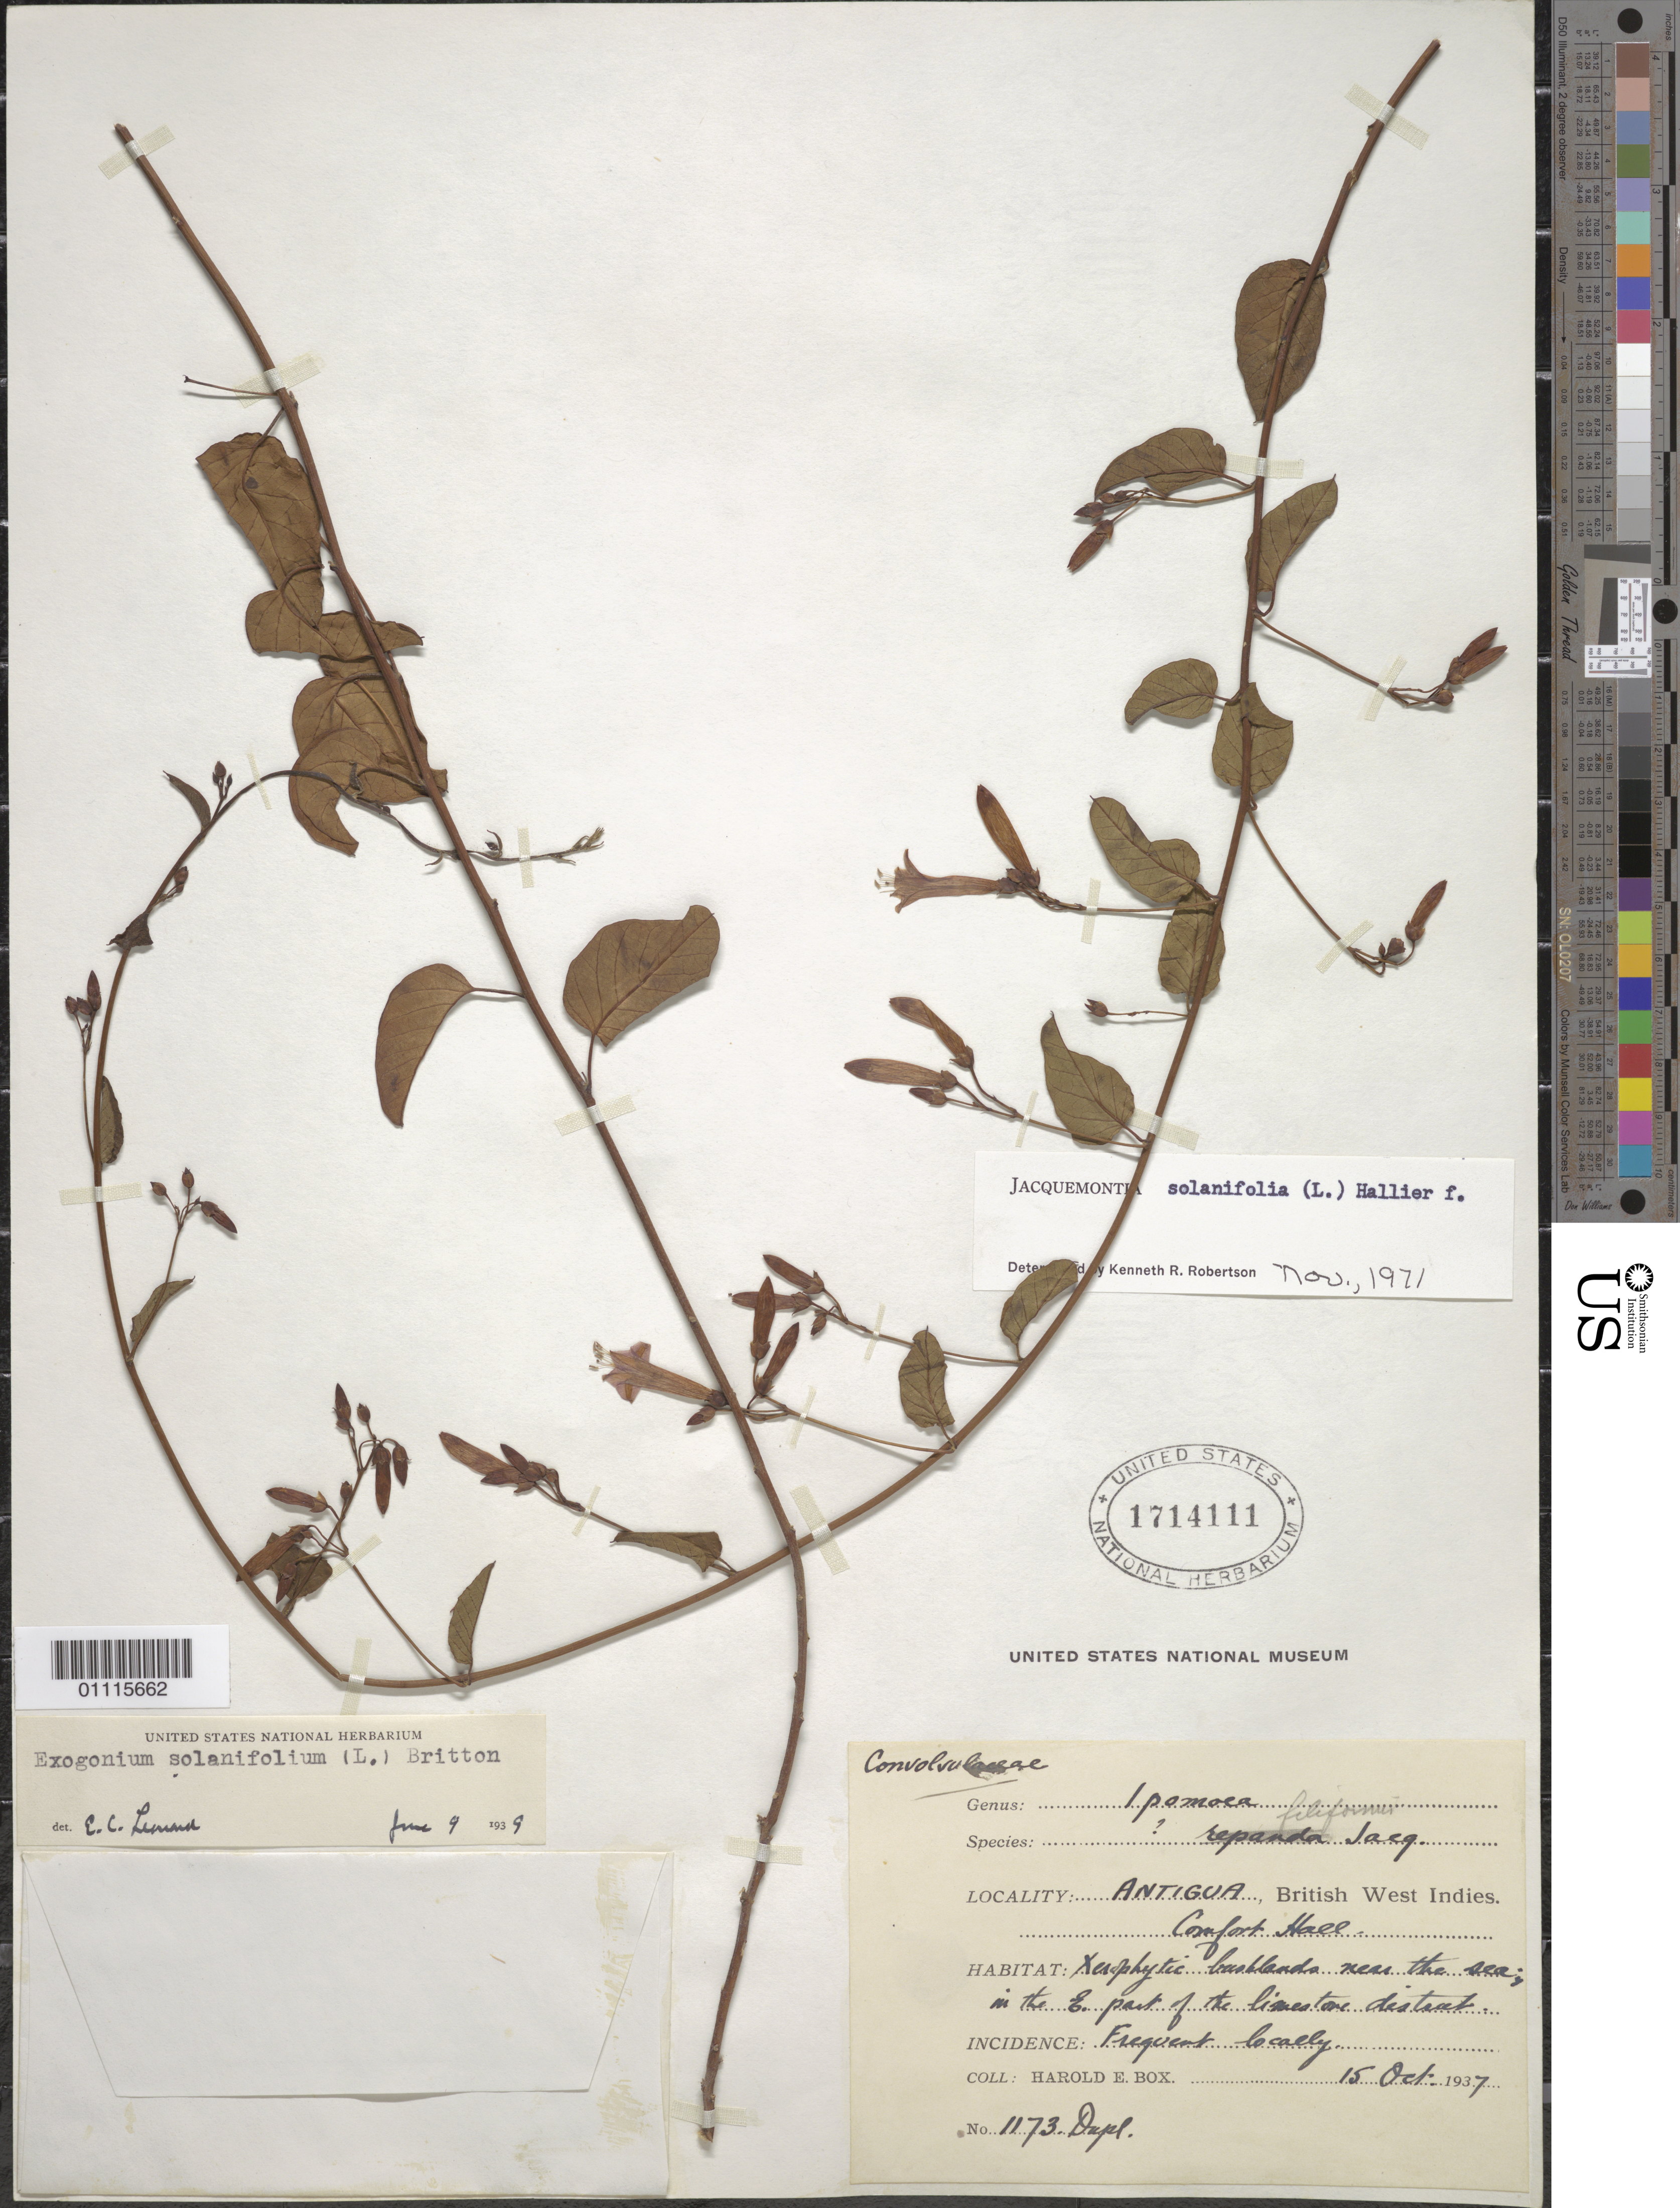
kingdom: Plantae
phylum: Tracheophyta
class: Magnoliopsida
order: Solanales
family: Convolvulaceae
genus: Jacquemontia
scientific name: Jacquemontia solanifolia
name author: (L.) Hallier f.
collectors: H. E. Box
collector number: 1173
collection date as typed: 15 Oct 1937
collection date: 1937-10-15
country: Antigua and Barbuda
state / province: Saint Philip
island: Antigua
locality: Comfort Hall. Xerophytic brushlands near the sea; in the E part of the limestone district.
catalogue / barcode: US 1714111